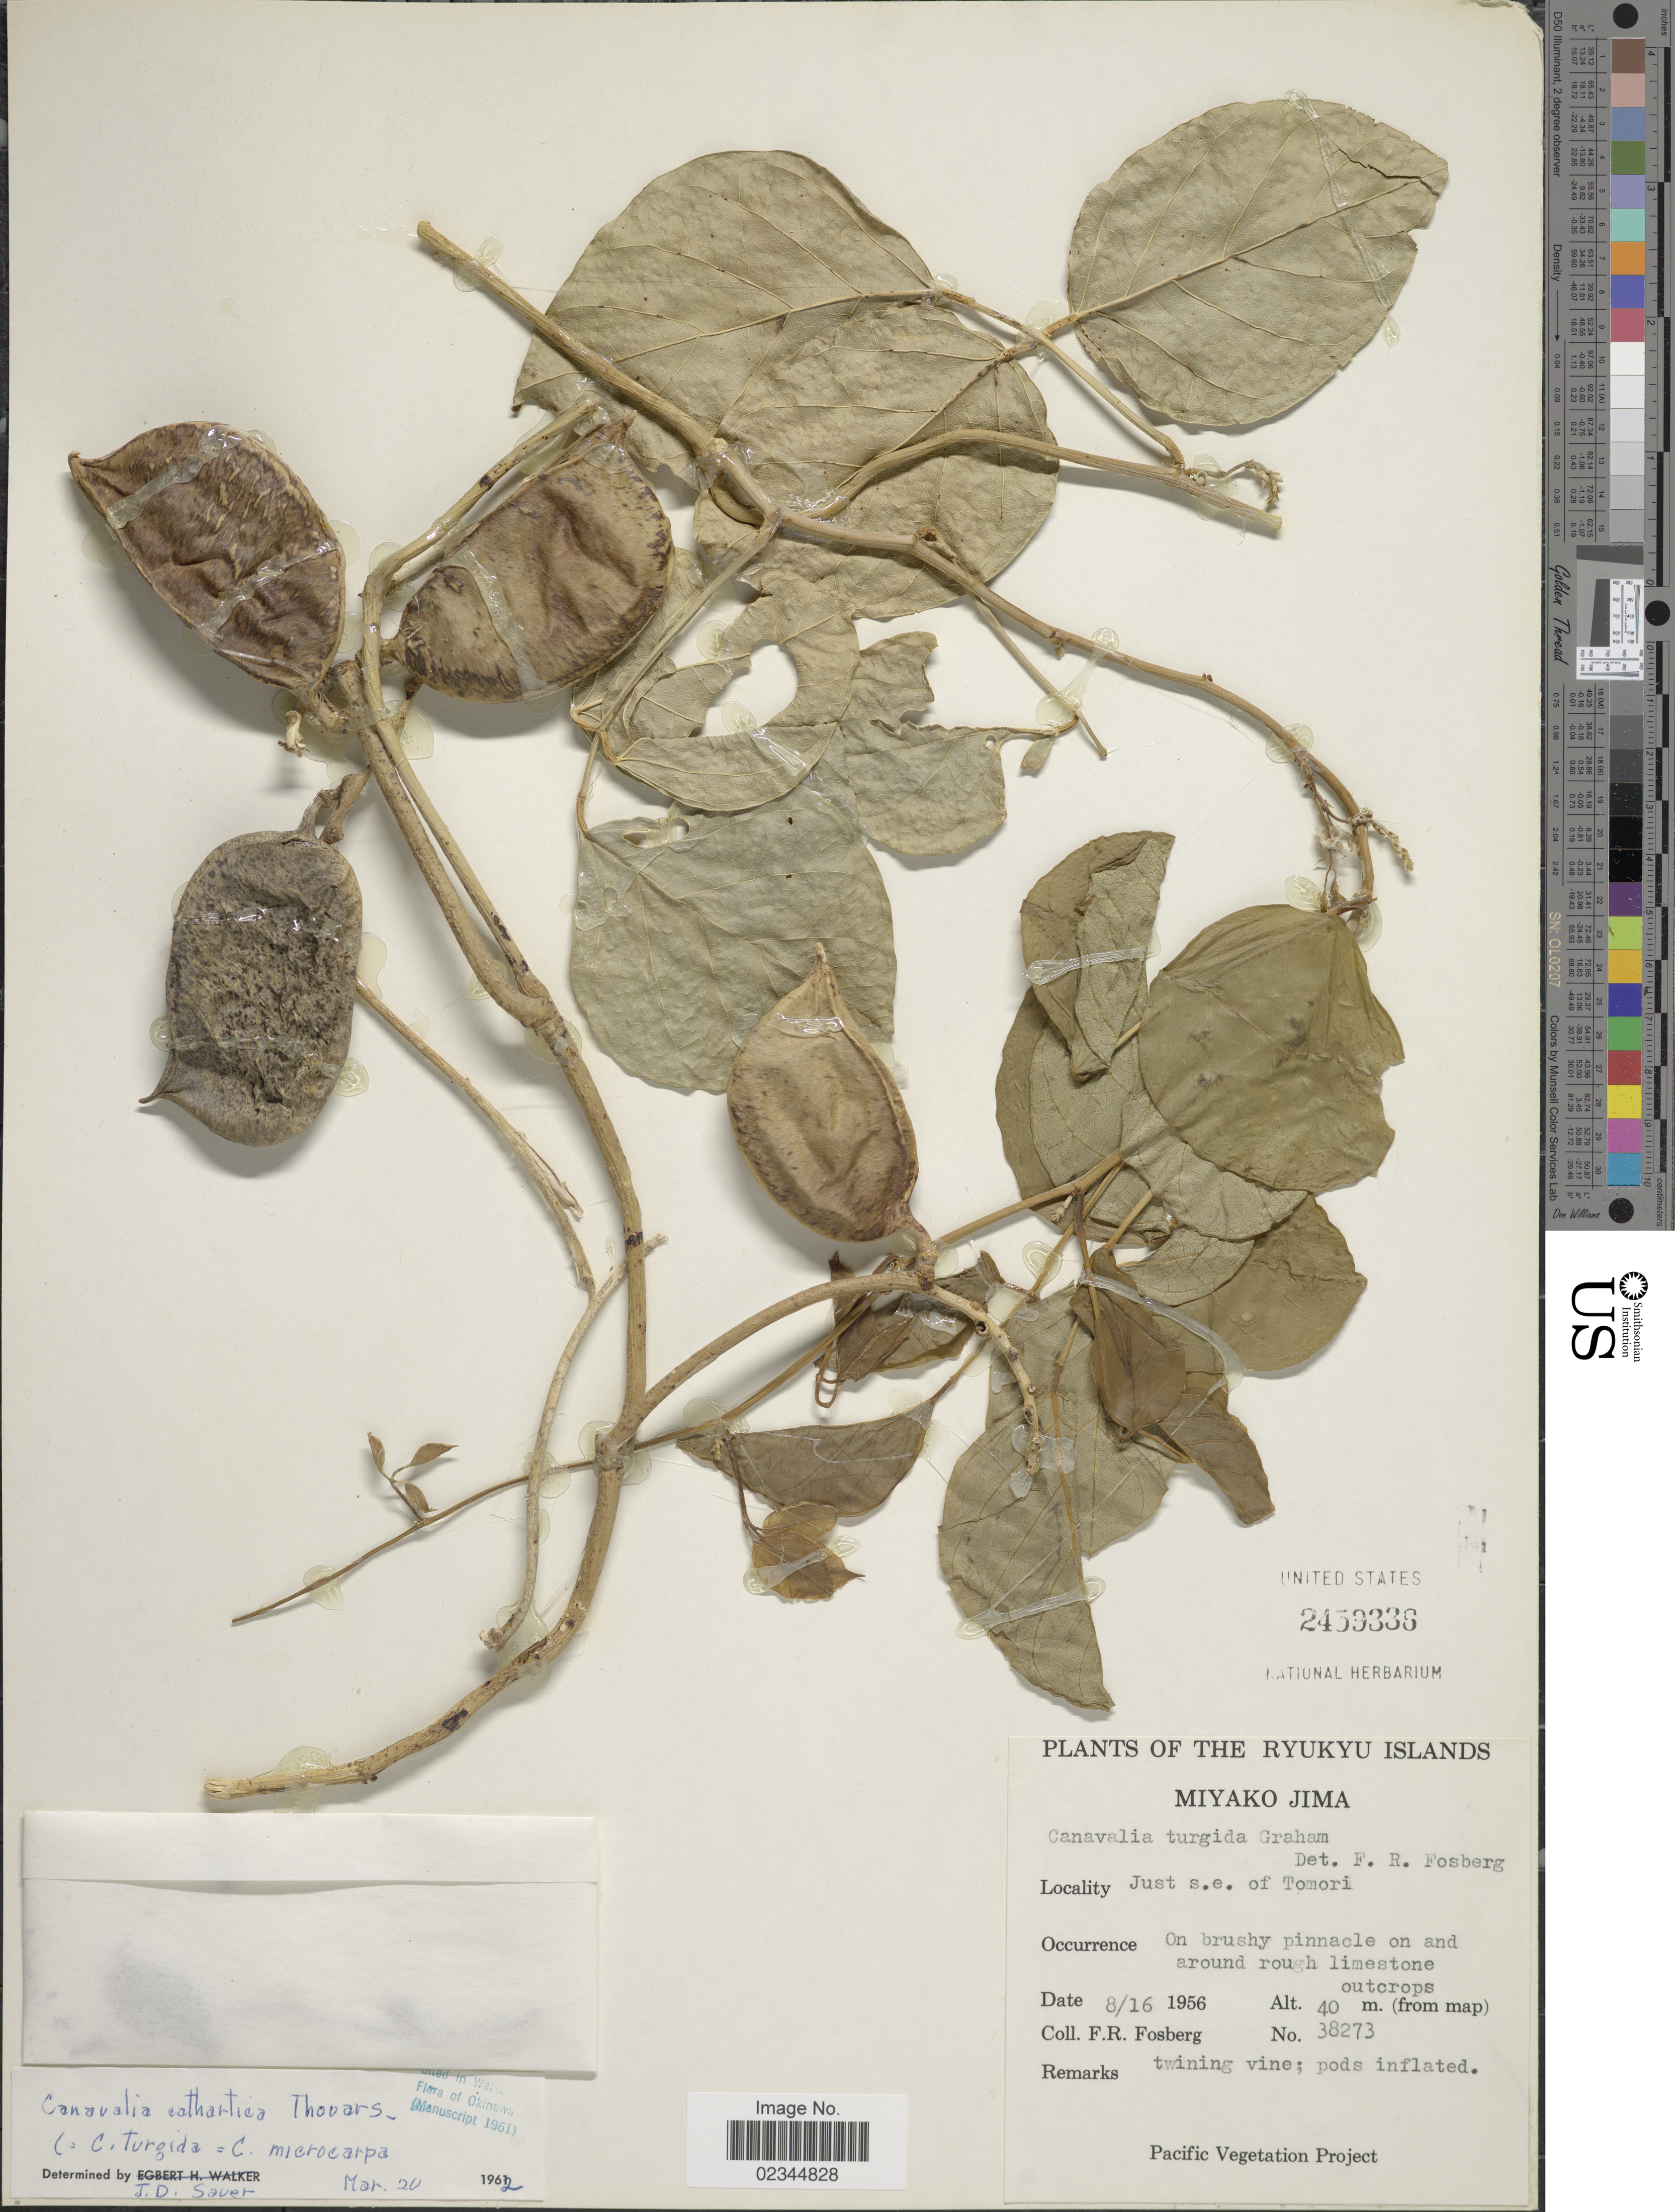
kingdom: Plantae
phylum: Tracheophyta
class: Magnoliopsida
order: Fabales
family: Fabaceae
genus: Canavalia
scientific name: Canavalia cathartica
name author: Thouars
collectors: F. R. Fosberg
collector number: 38273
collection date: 1956-08-16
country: Japan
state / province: Okinawa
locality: Ryukyu Islands. Miyako Jima. Just s. e. of Tomori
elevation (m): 40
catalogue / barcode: US 2459336